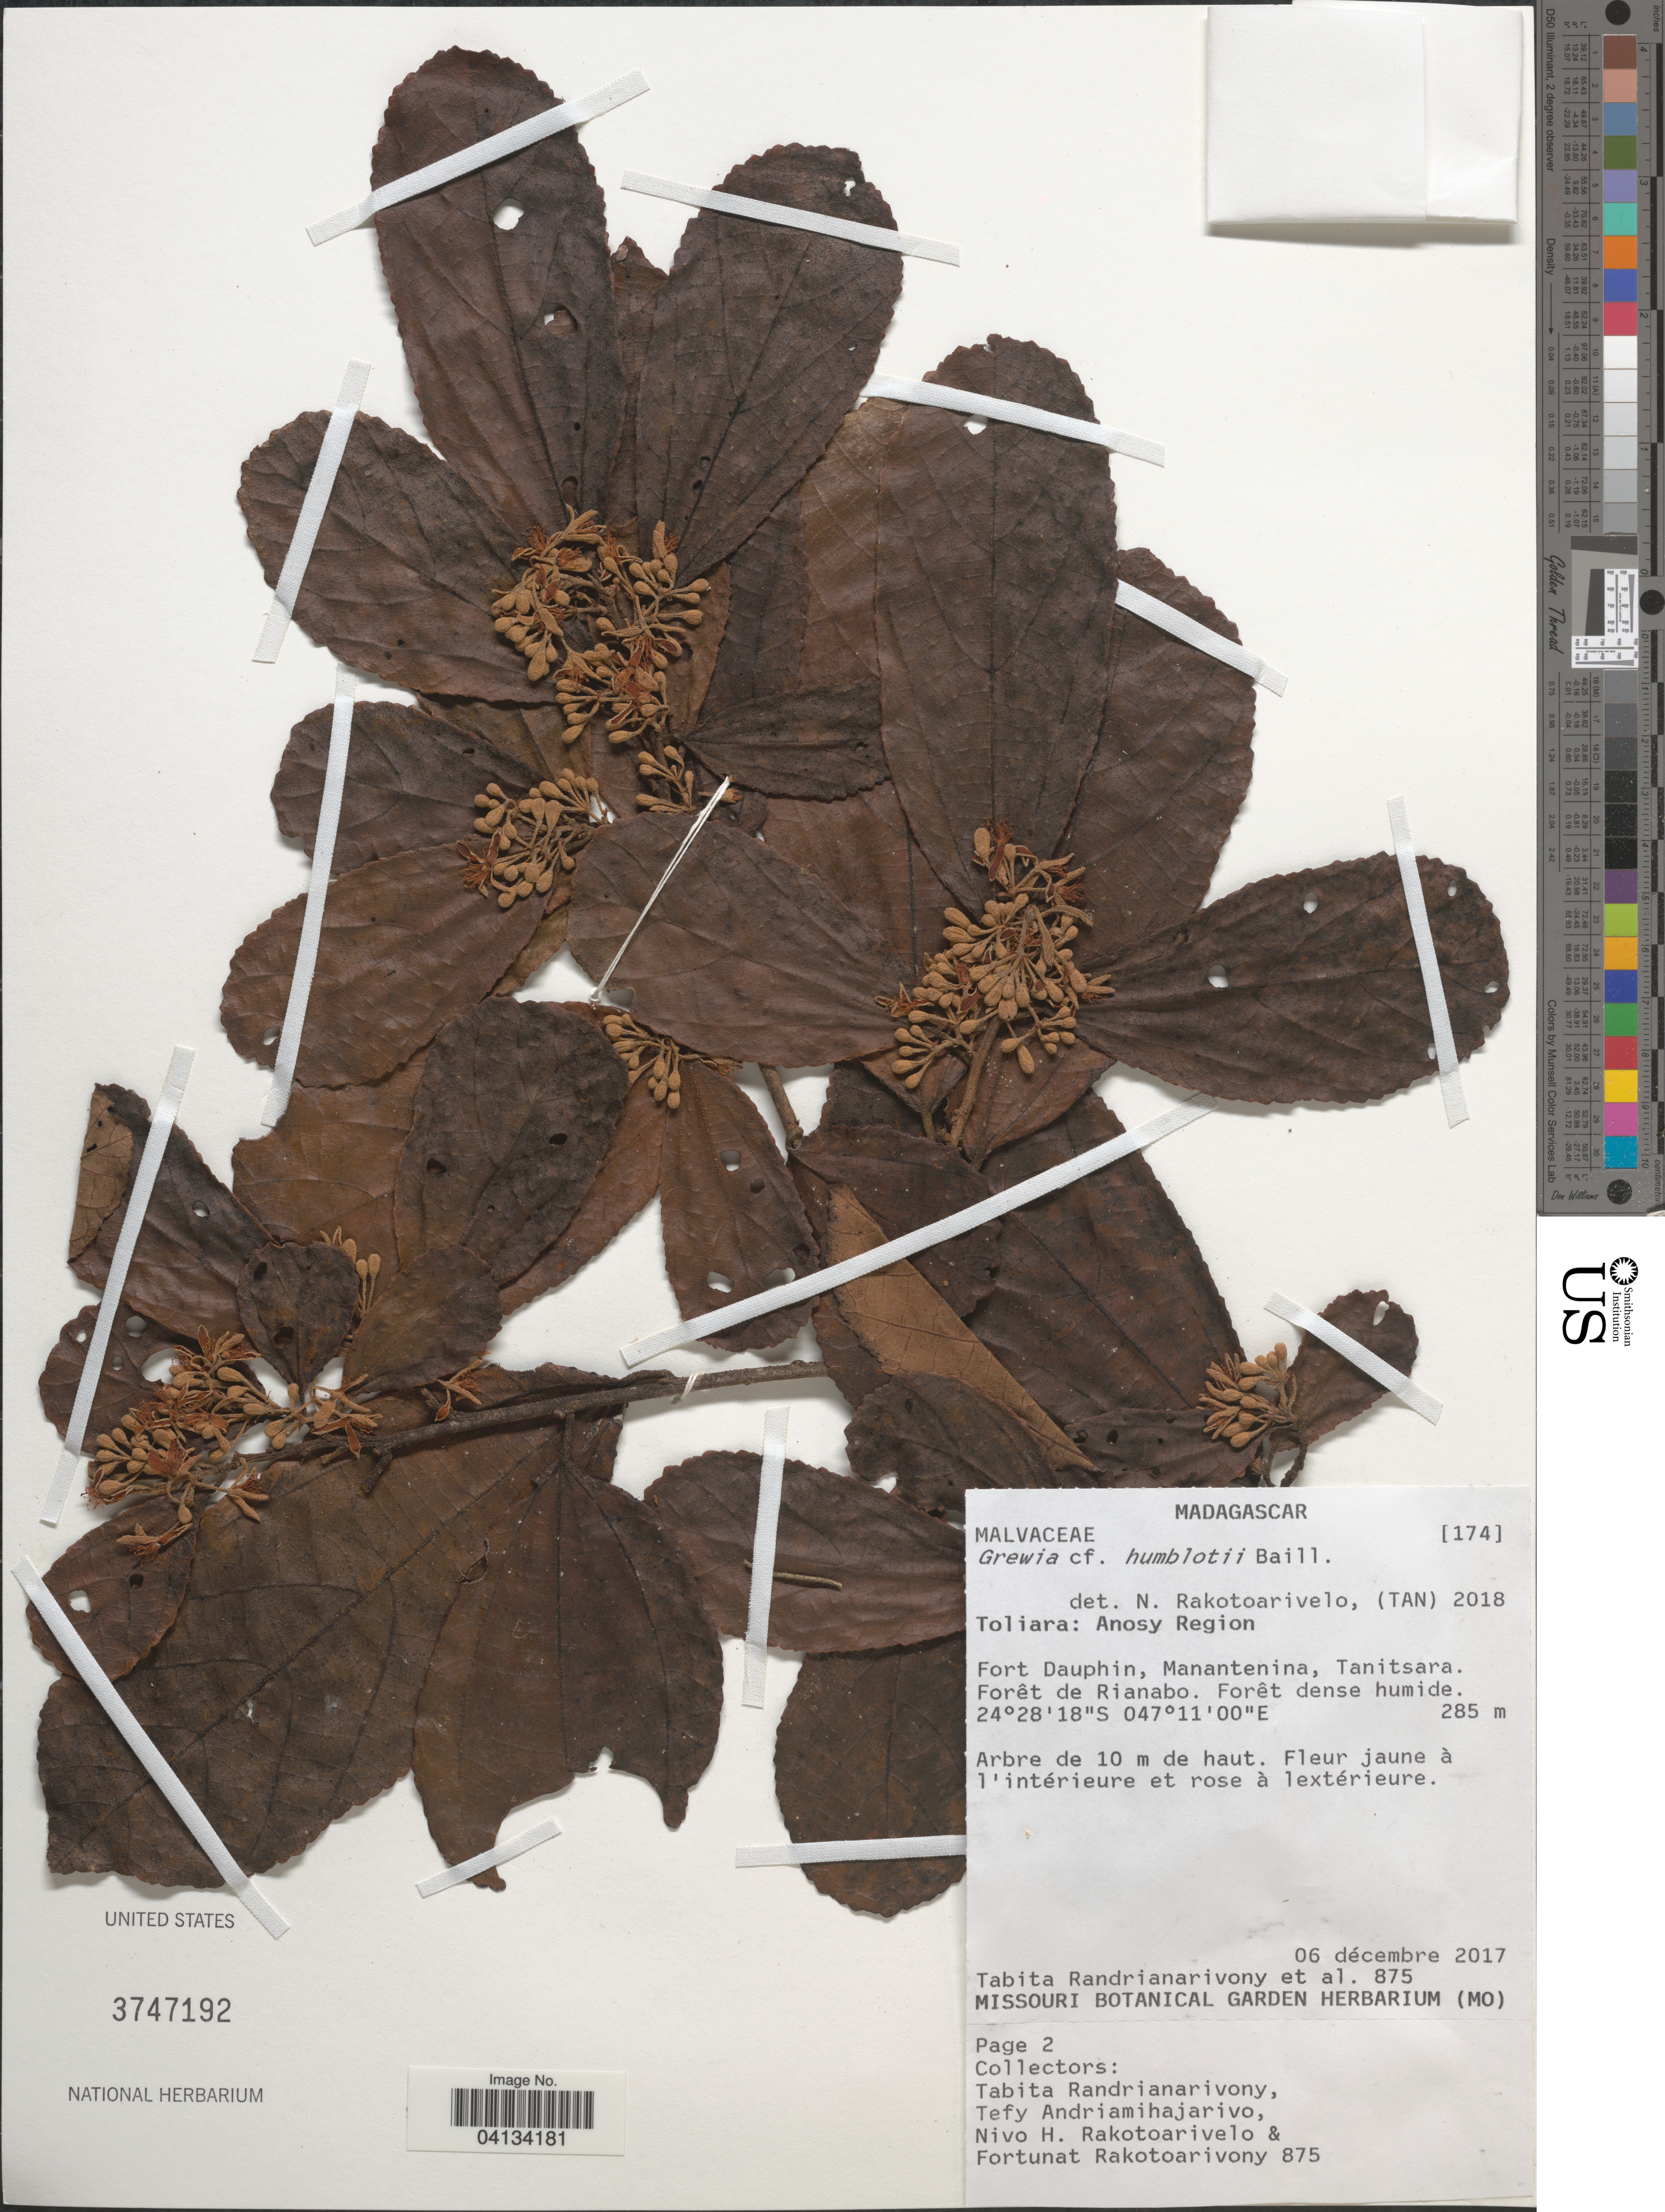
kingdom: Plantae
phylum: Tracheophyta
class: Magnoliopsida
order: Malvales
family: Malvaceae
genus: Grewia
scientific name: Grewia humblotii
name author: Baill.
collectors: T. Randrianarivony, T. H. Andriamihajarivo, N. Rakotoarivelo & F. Rakotoarivony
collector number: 875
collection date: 2017-12-06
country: Madagascar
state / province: Anosy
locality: Anosy Region. Fort Dauphin, Manantenina, Tanitsara. Forêt de Rianabo.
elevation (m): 285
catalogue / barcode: US 3747192